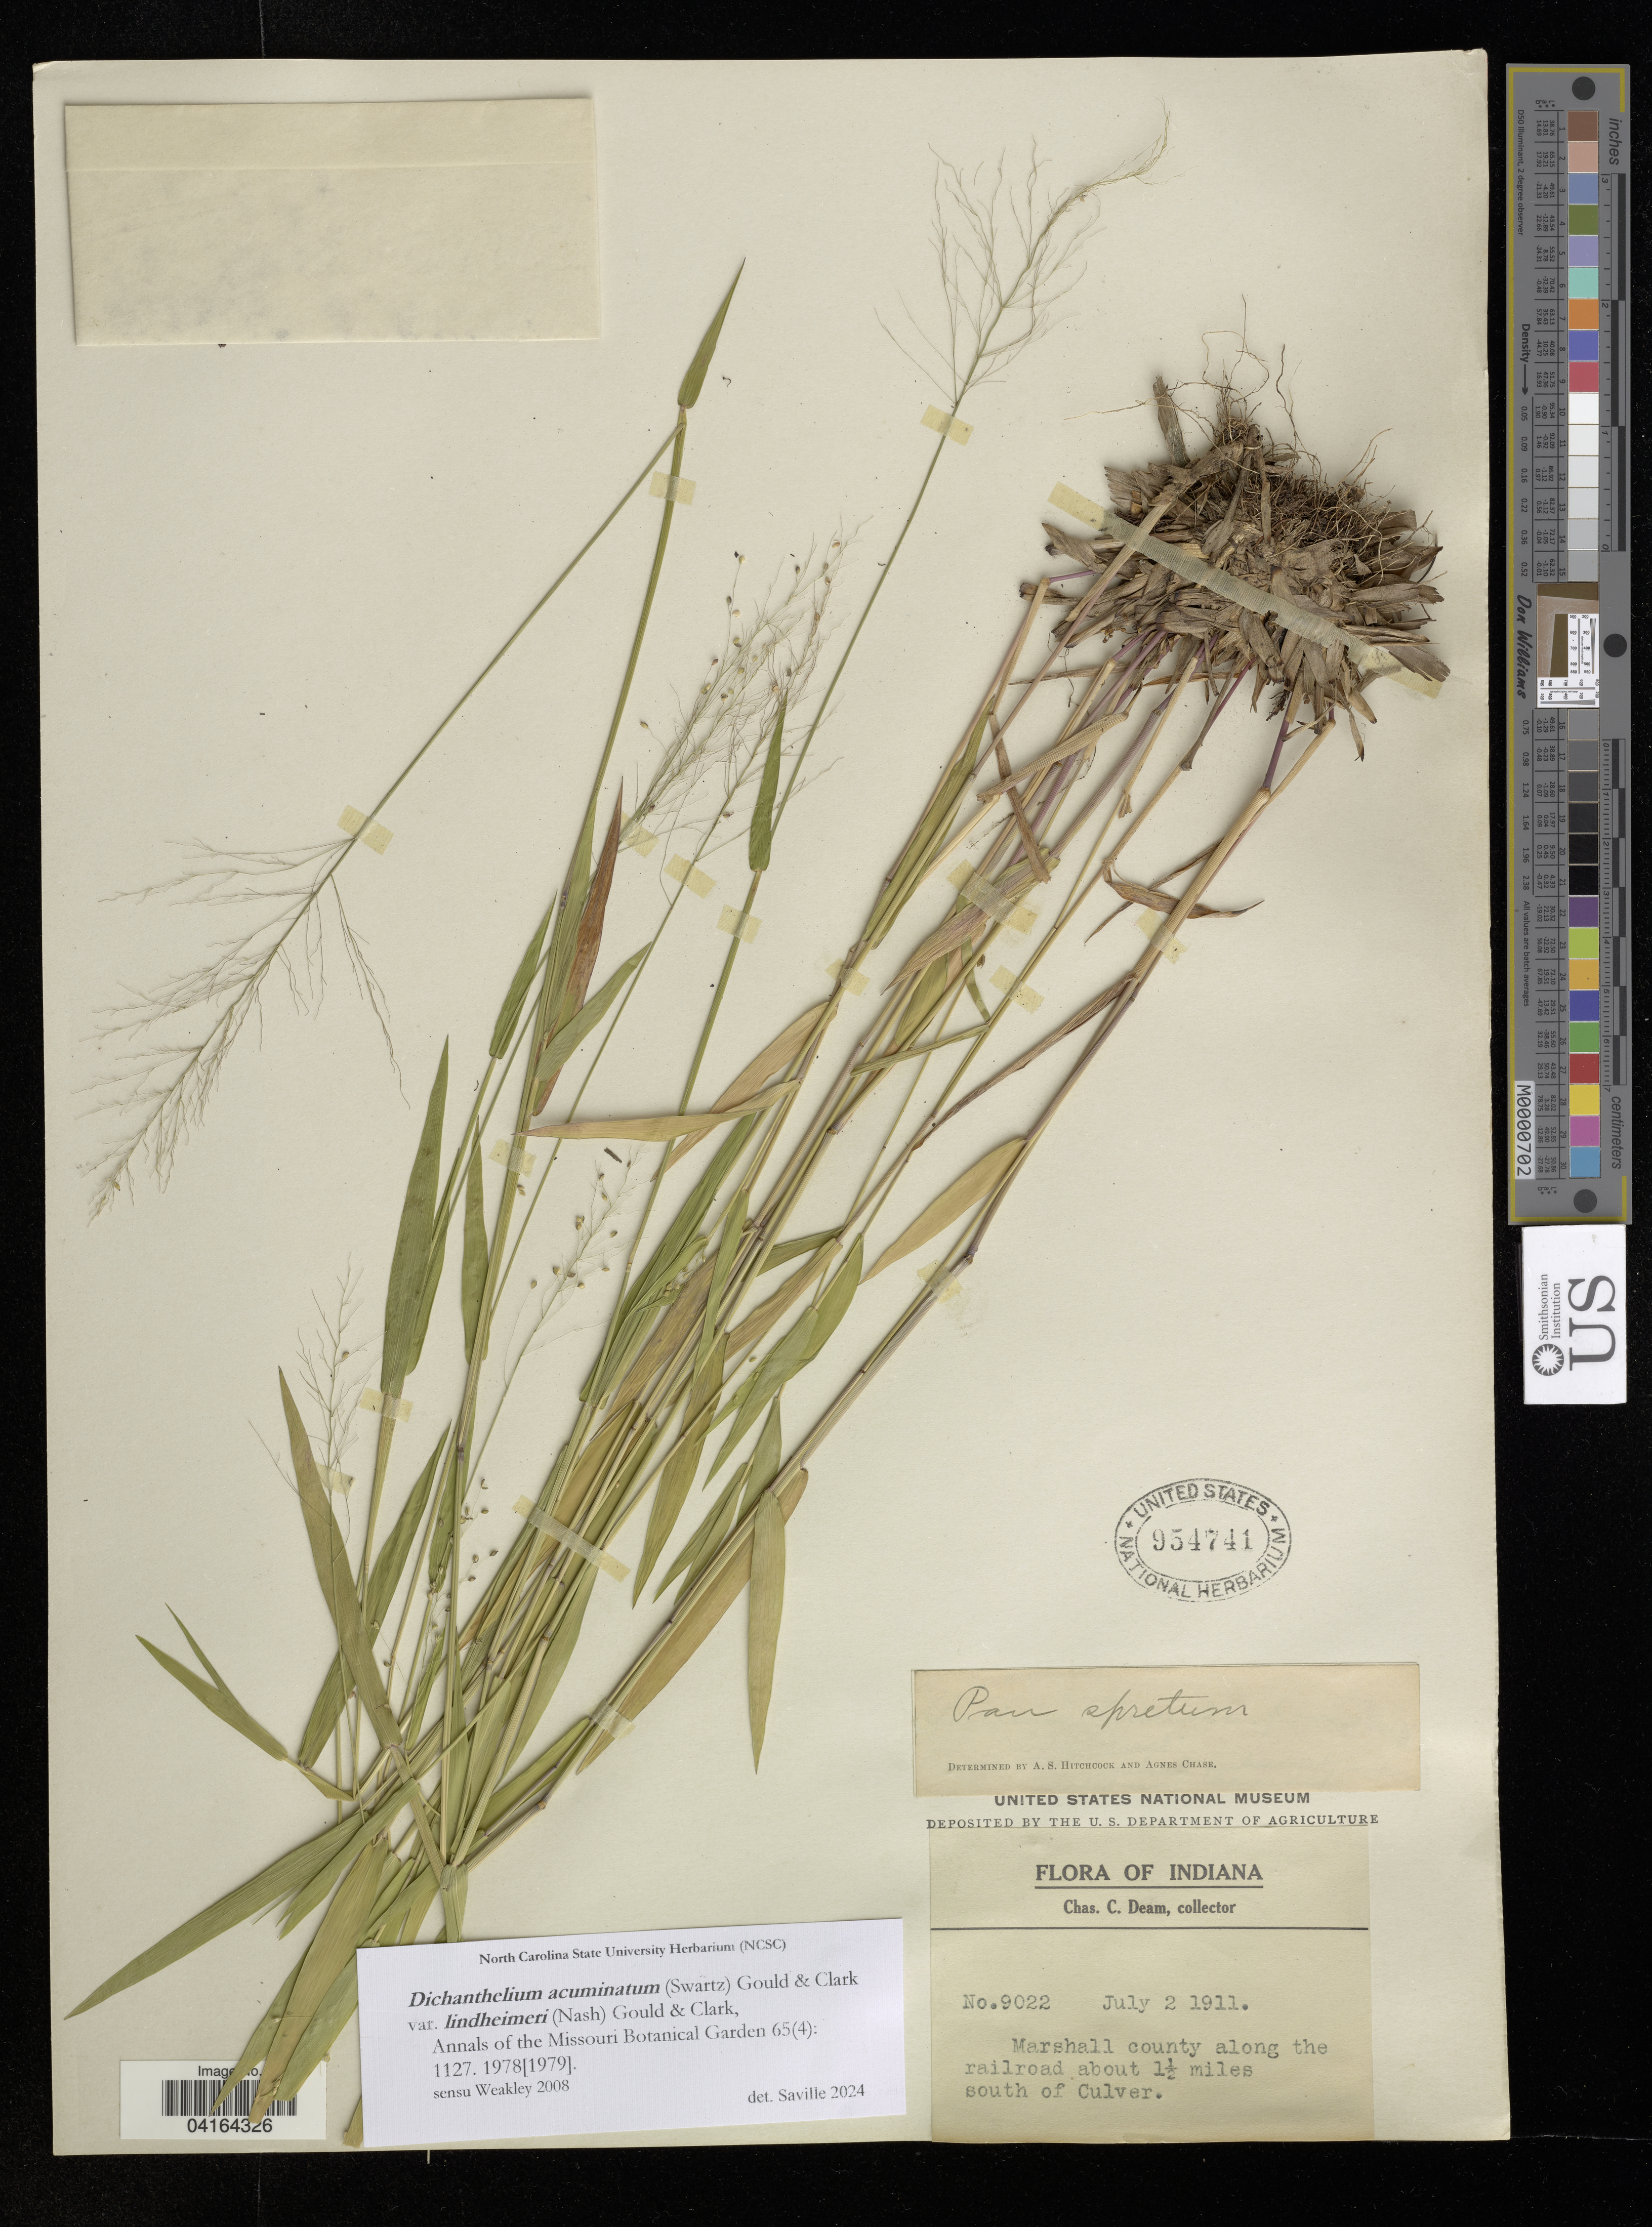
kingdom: Plantae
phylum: Tracheophyta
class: Liliopsida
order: Poales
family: Poaceae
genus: Dichanthelium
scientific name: Dichanthelium acuminatum var. lindheimeri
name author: (Nash) Gould & C.A. Clark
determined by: Saville, A. C., (NCSC), North Carolina State University (UNITED STATES)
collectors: C. C. Deam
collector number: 9022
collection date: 1911-07-02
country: United States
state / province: Indiana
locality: Marshall county along the railroad about 1 1/2 miles south of Culver.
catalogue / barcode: US 954741